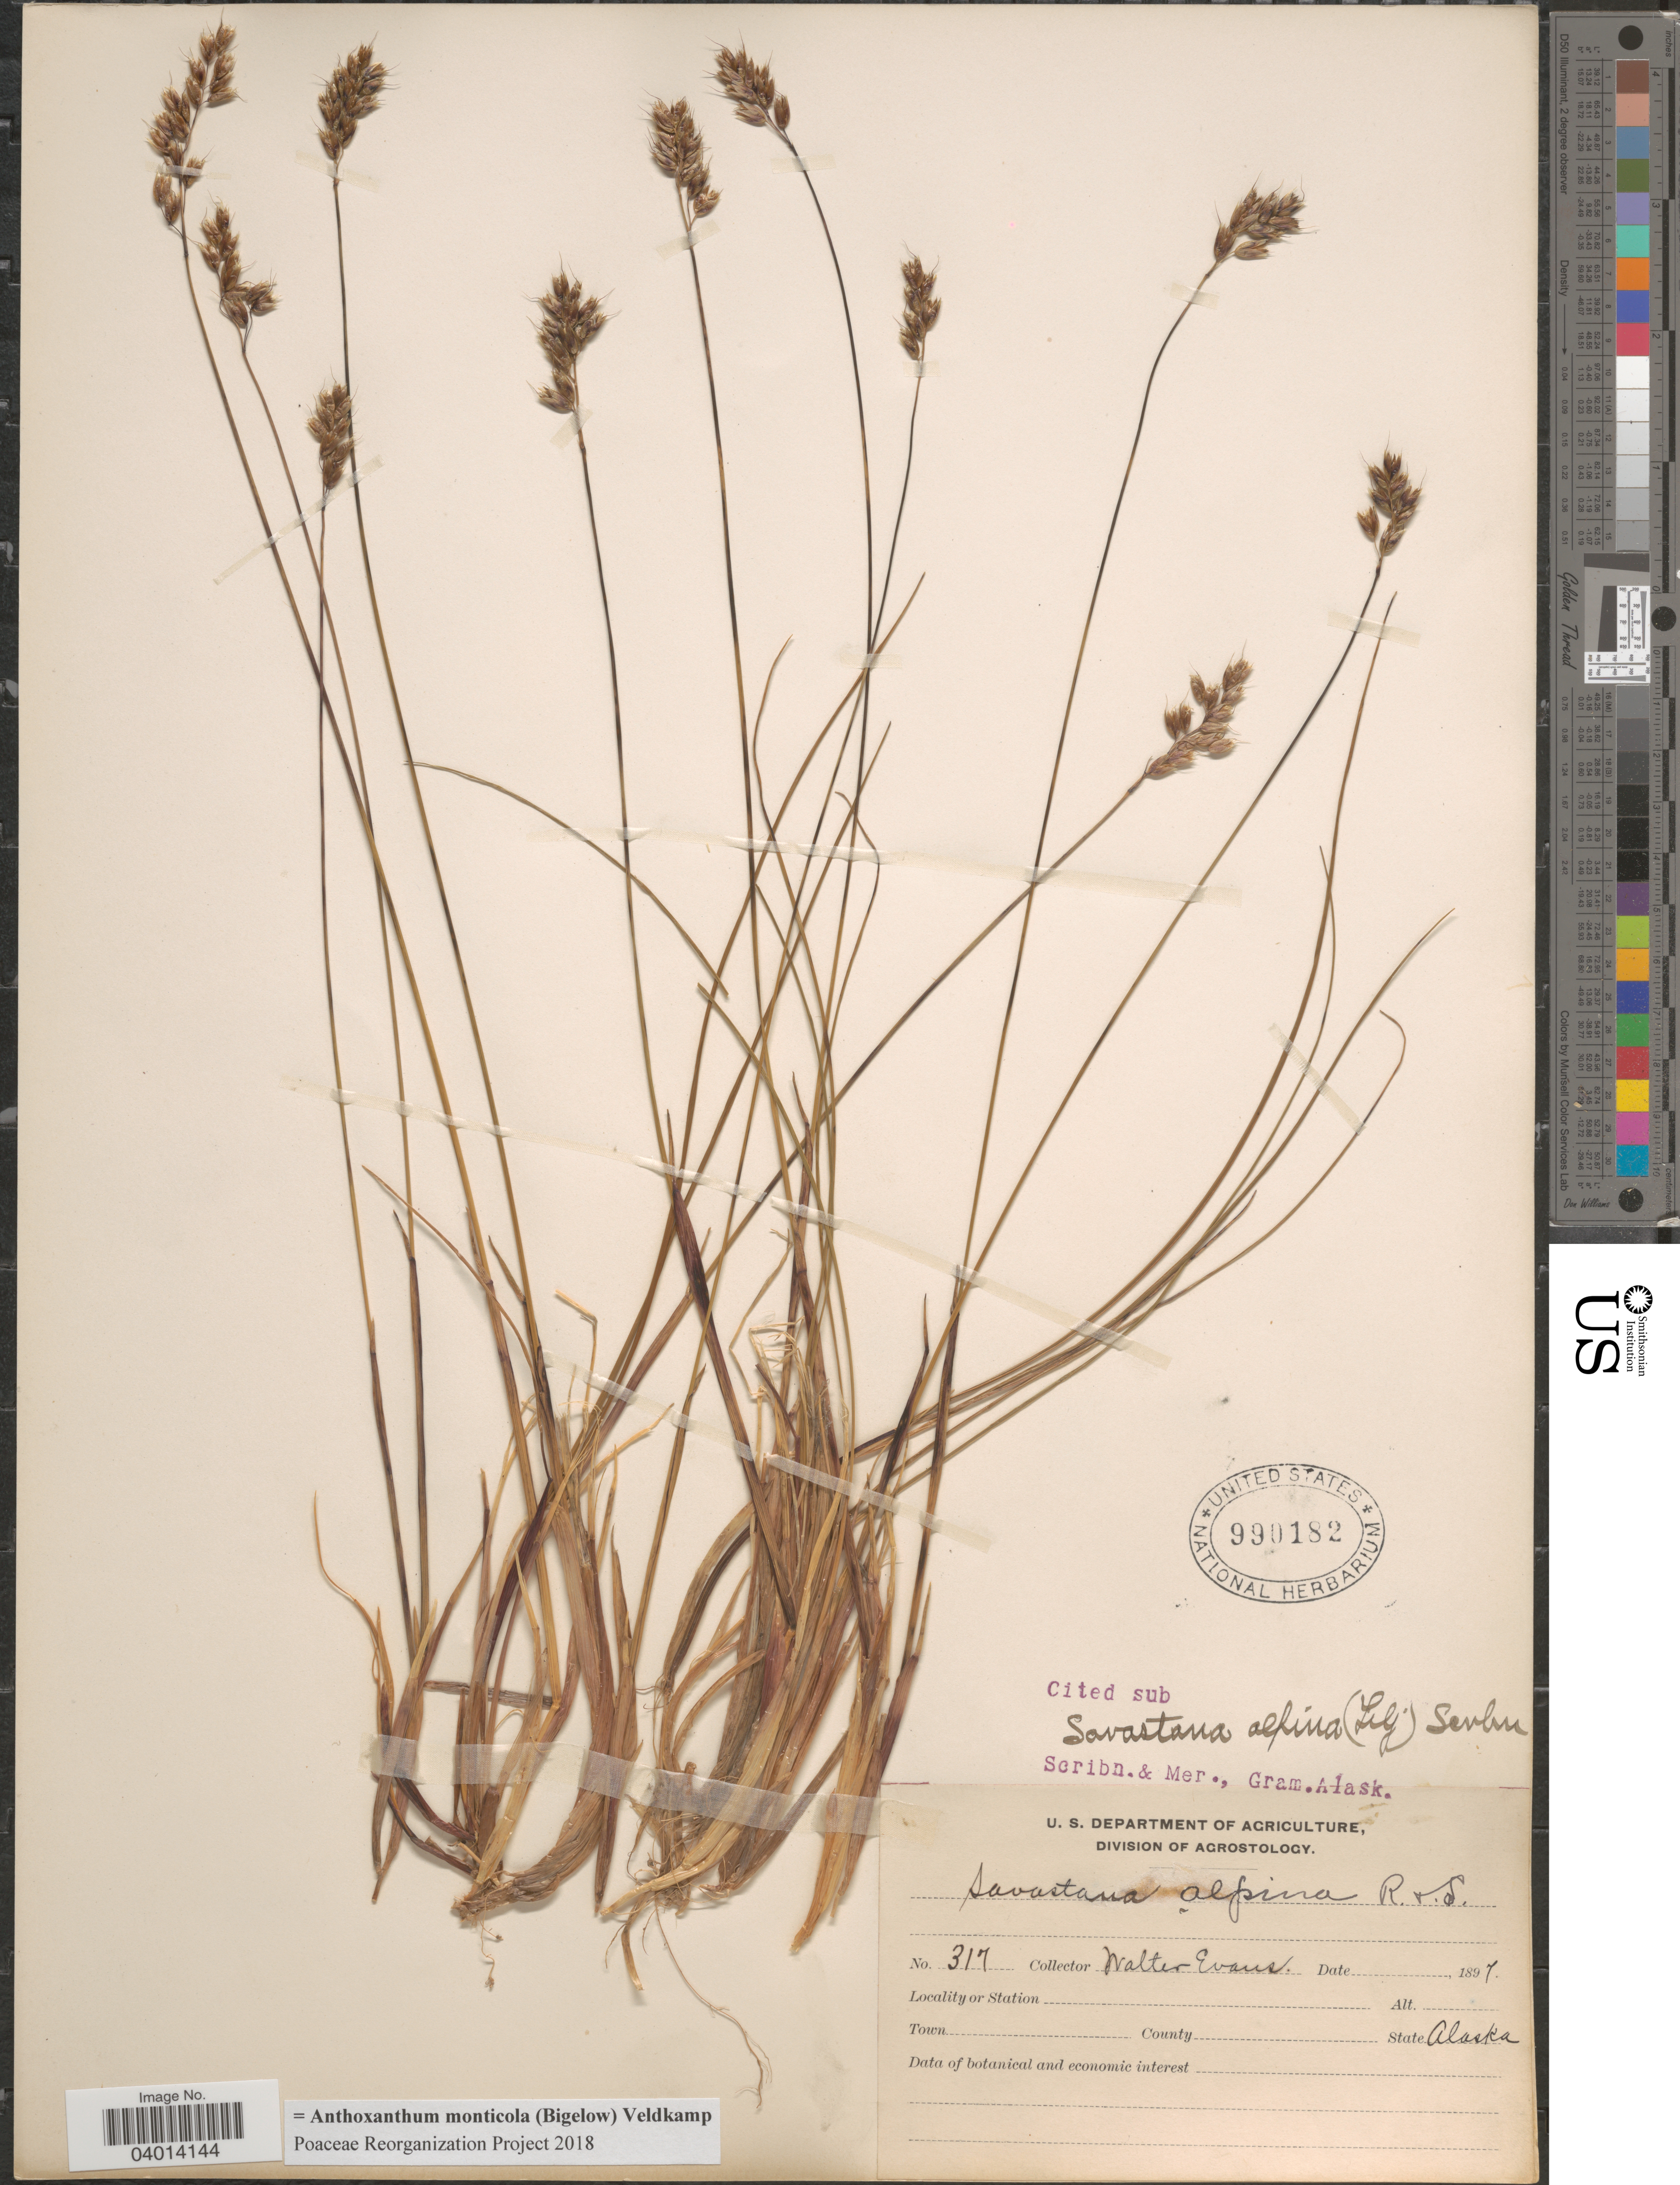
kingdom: Plantae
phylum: Tracheophyta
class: Liliopsida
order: Poales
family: Poaceae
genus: Anthoxanthum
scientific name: Anthoxanthum monticola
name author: (Bigelow) Veldkamp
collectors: W. H. Evans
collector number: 317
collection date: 1897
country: United States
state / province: Alaska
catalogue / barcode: US 990182